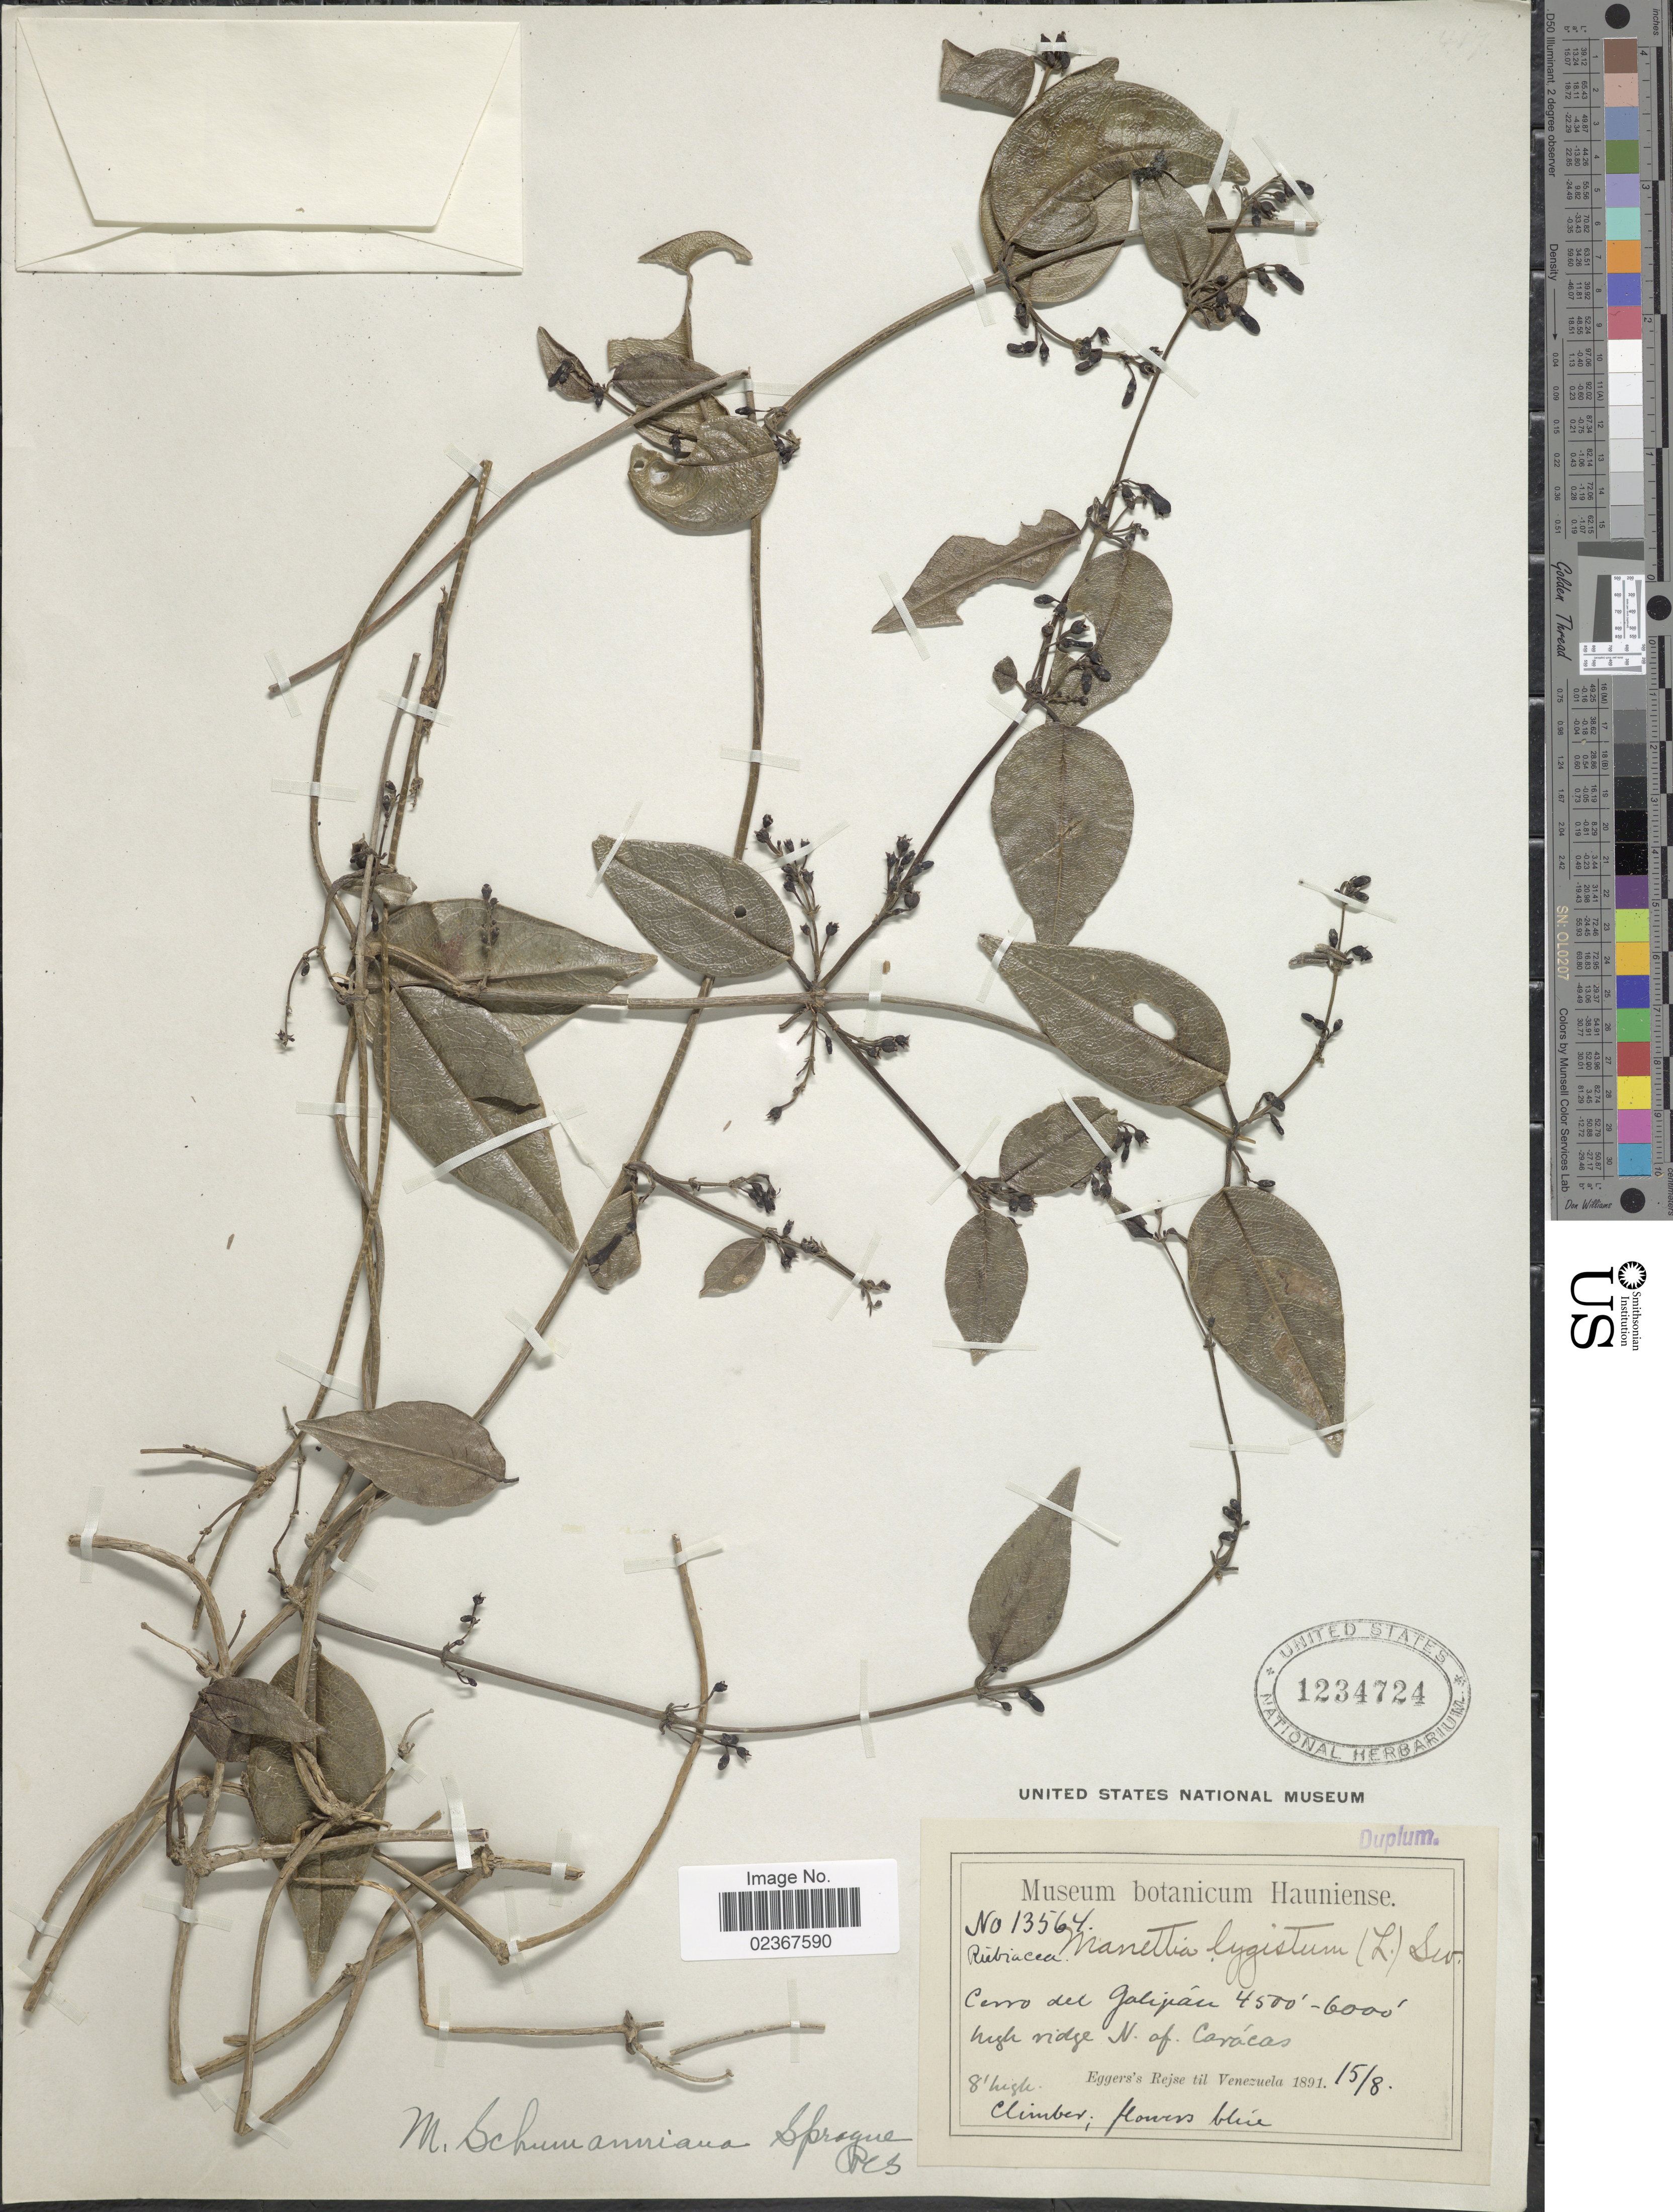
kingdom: Plantae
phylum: Tracheophyta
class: Magnoliopsida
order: Gentianales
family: Rubiaceae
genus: Manettia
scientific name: Manettia schumanniana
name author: Sprague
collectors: -. Eggers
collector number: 13564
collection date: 1891-08-15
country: Venezuela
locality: Cerro del Galipan, high ridge N. of Carácas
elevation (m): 1372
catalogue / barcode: US 1234724